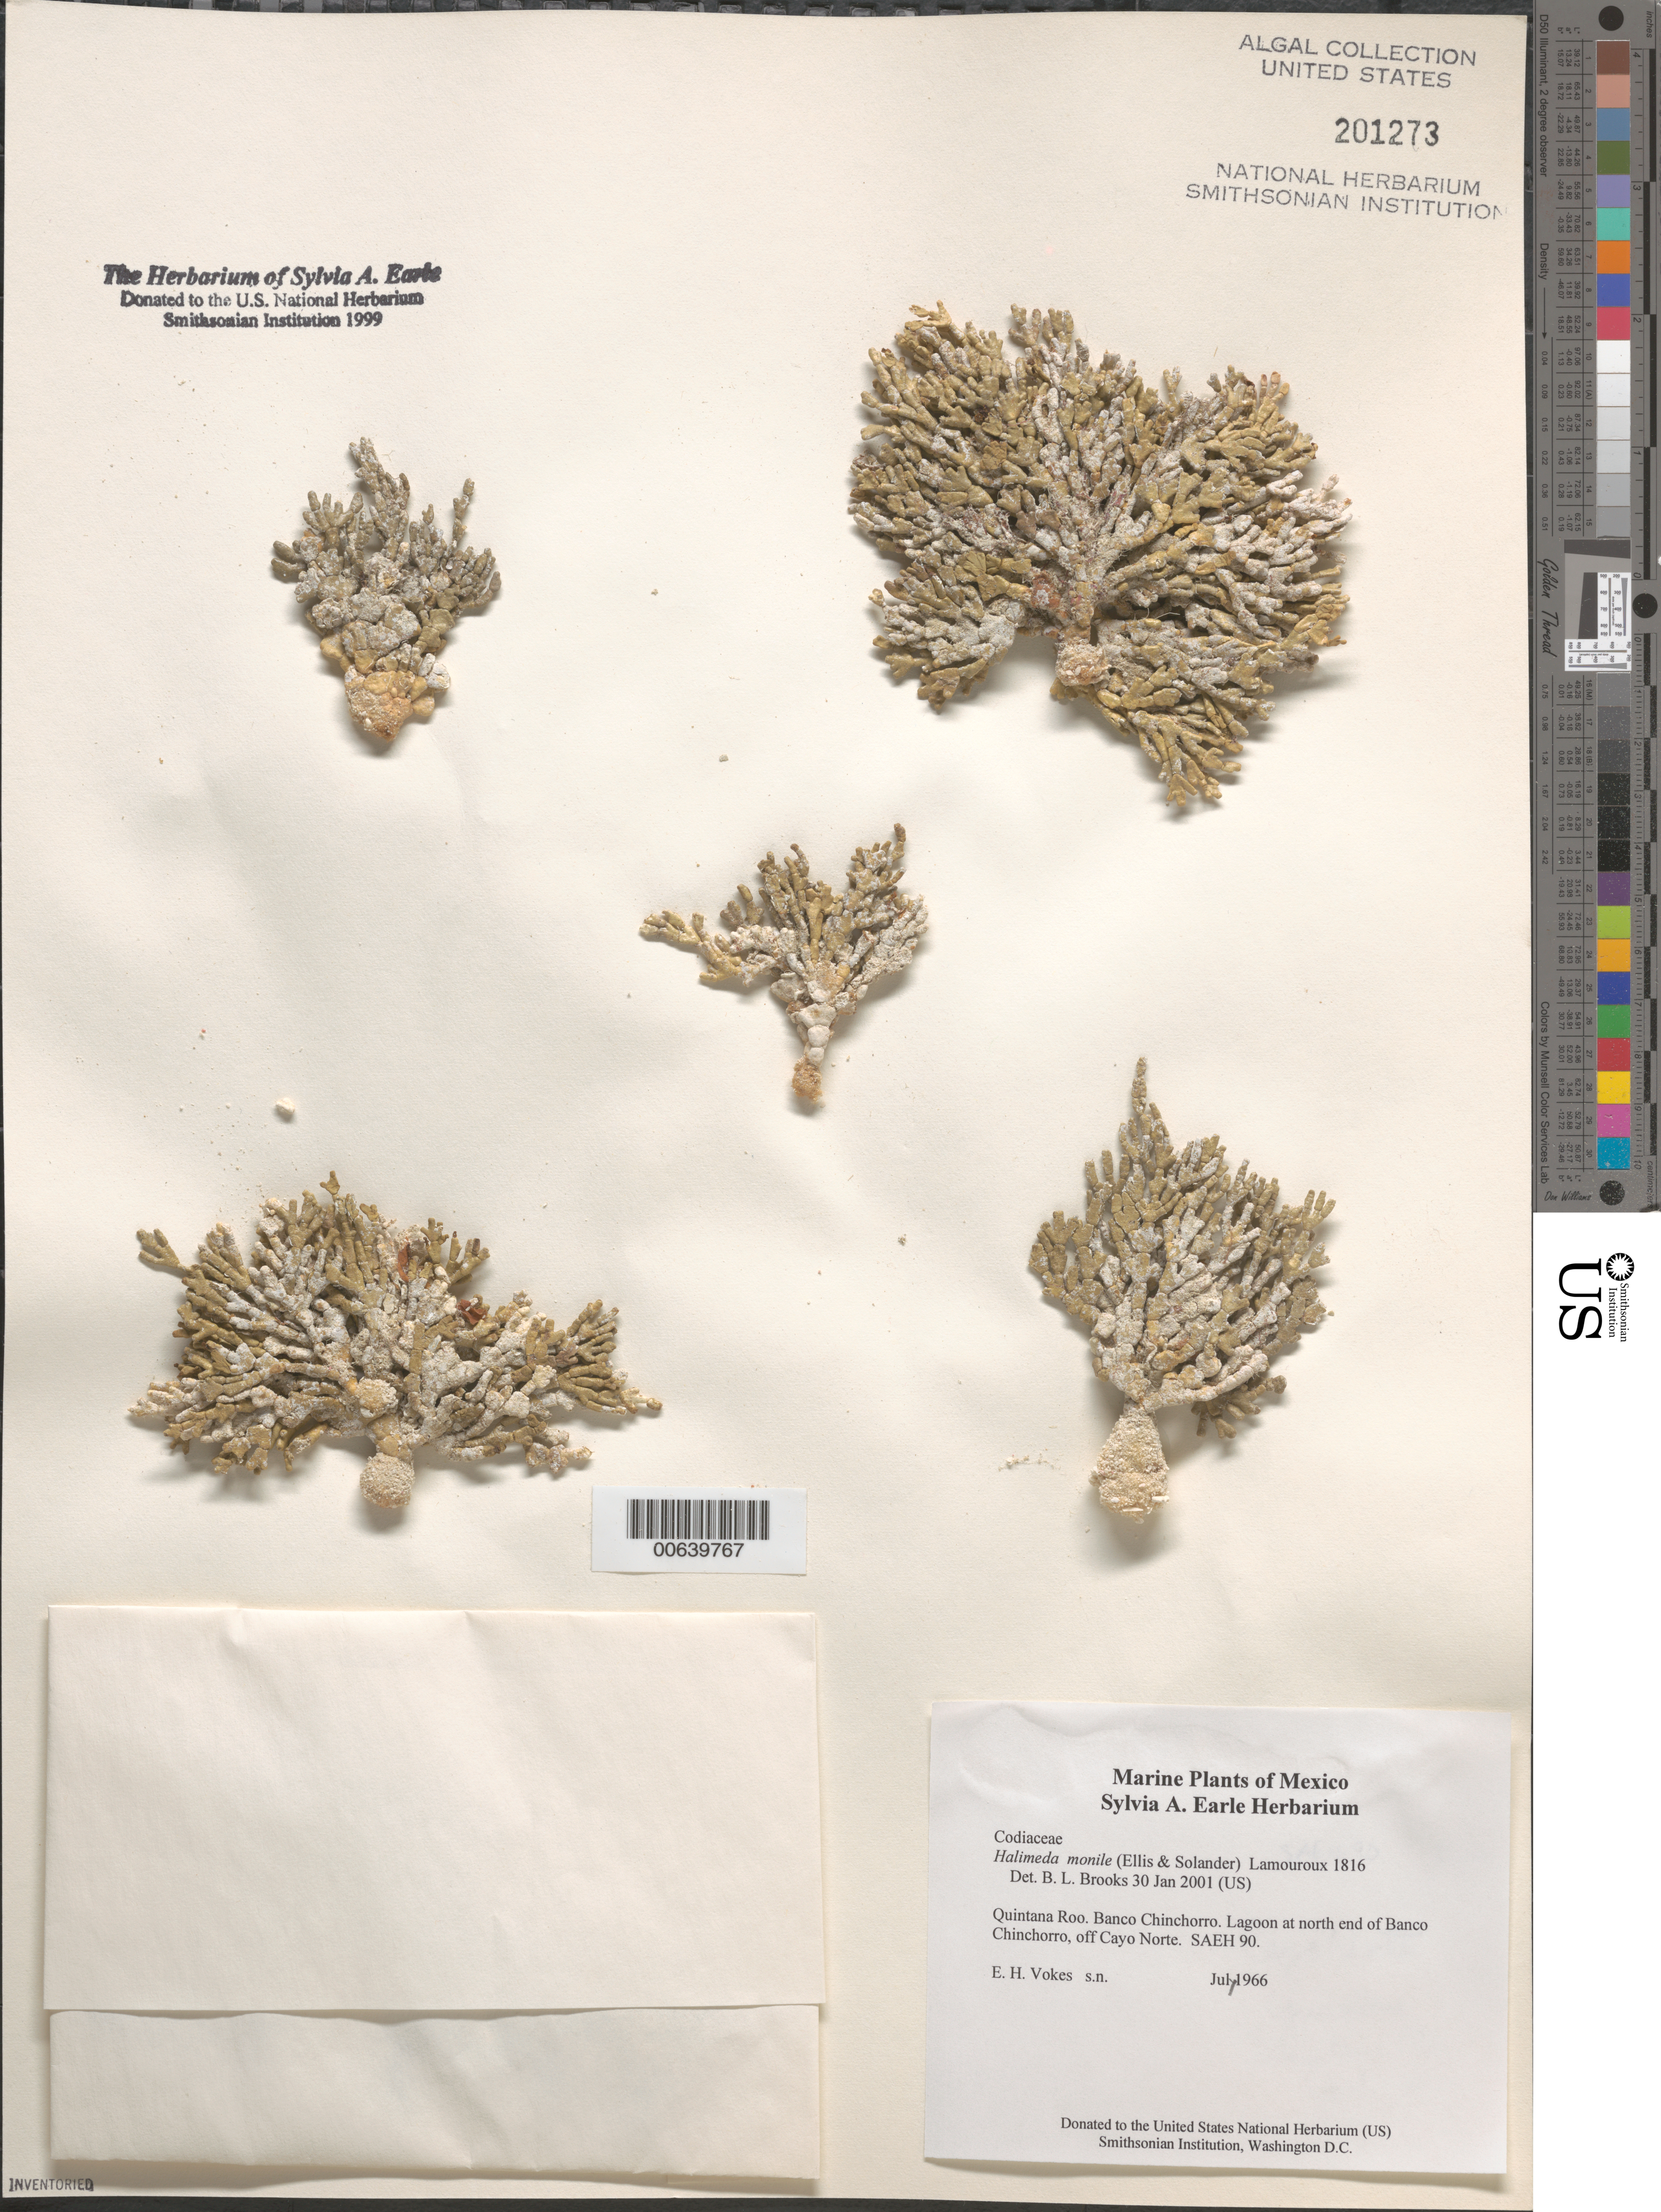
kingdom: Plantae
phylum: Chlorophyta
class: Ulvophyceae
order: Bryopsidales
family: Halimedaceae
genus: Halimeda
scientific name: Halimeda monile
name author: (J. Ellis & Sol.) J.V.Lamouroux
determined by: Brooks, B. L., (BOT), Smithsonian Institution - National Museum of Natural History (UNITED STATES)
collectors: E. Vokes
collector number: SAEH 90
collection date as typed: Jul 1966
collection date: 1966-07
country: Mexico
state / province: Quintana Roo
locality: Banco Chinchorro, lagoon off Cayo Norte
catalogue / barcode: US 201273